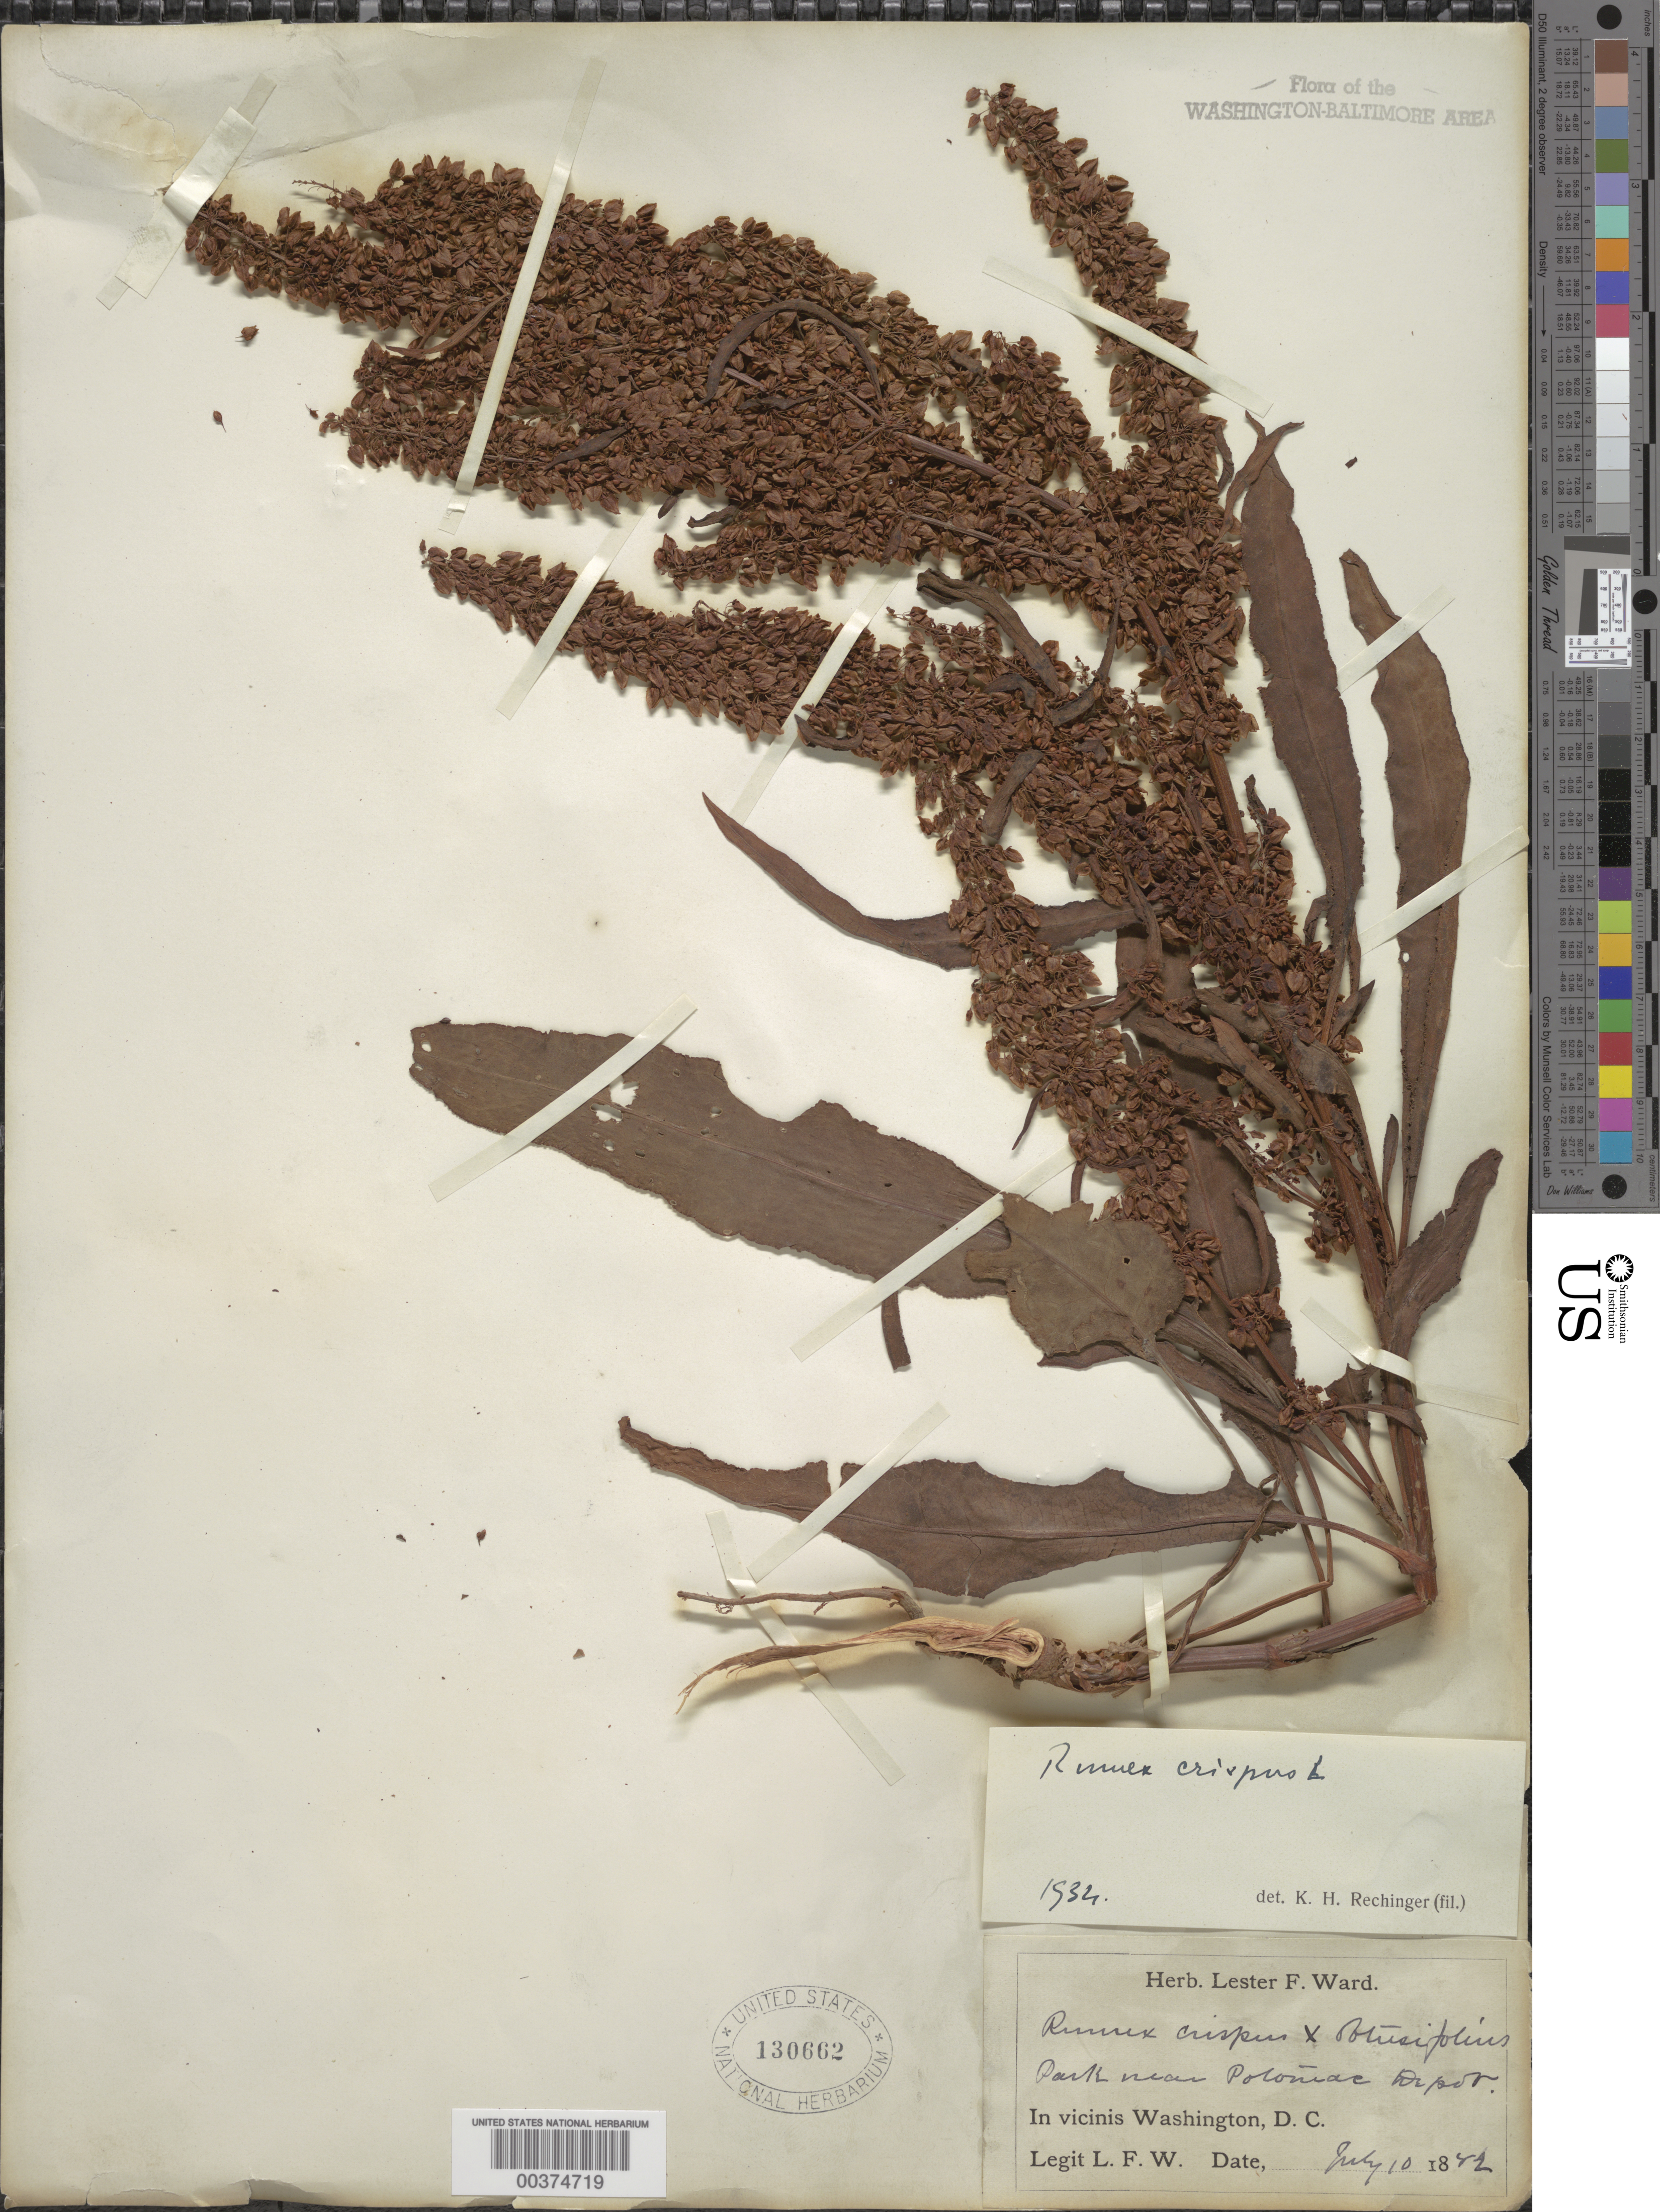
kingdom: Plantae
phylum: Tracheophyta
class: Magnoliopsida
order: Caryophyllales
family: Polygonaceae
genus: Rumex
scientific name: Rumex crispus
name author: L.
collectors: L. F. Ward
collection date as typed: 10 Jul 1972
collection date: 1972-07-10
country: United States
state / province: District of Columbia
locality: Mall near Potomac Depot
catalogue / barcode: US 130662